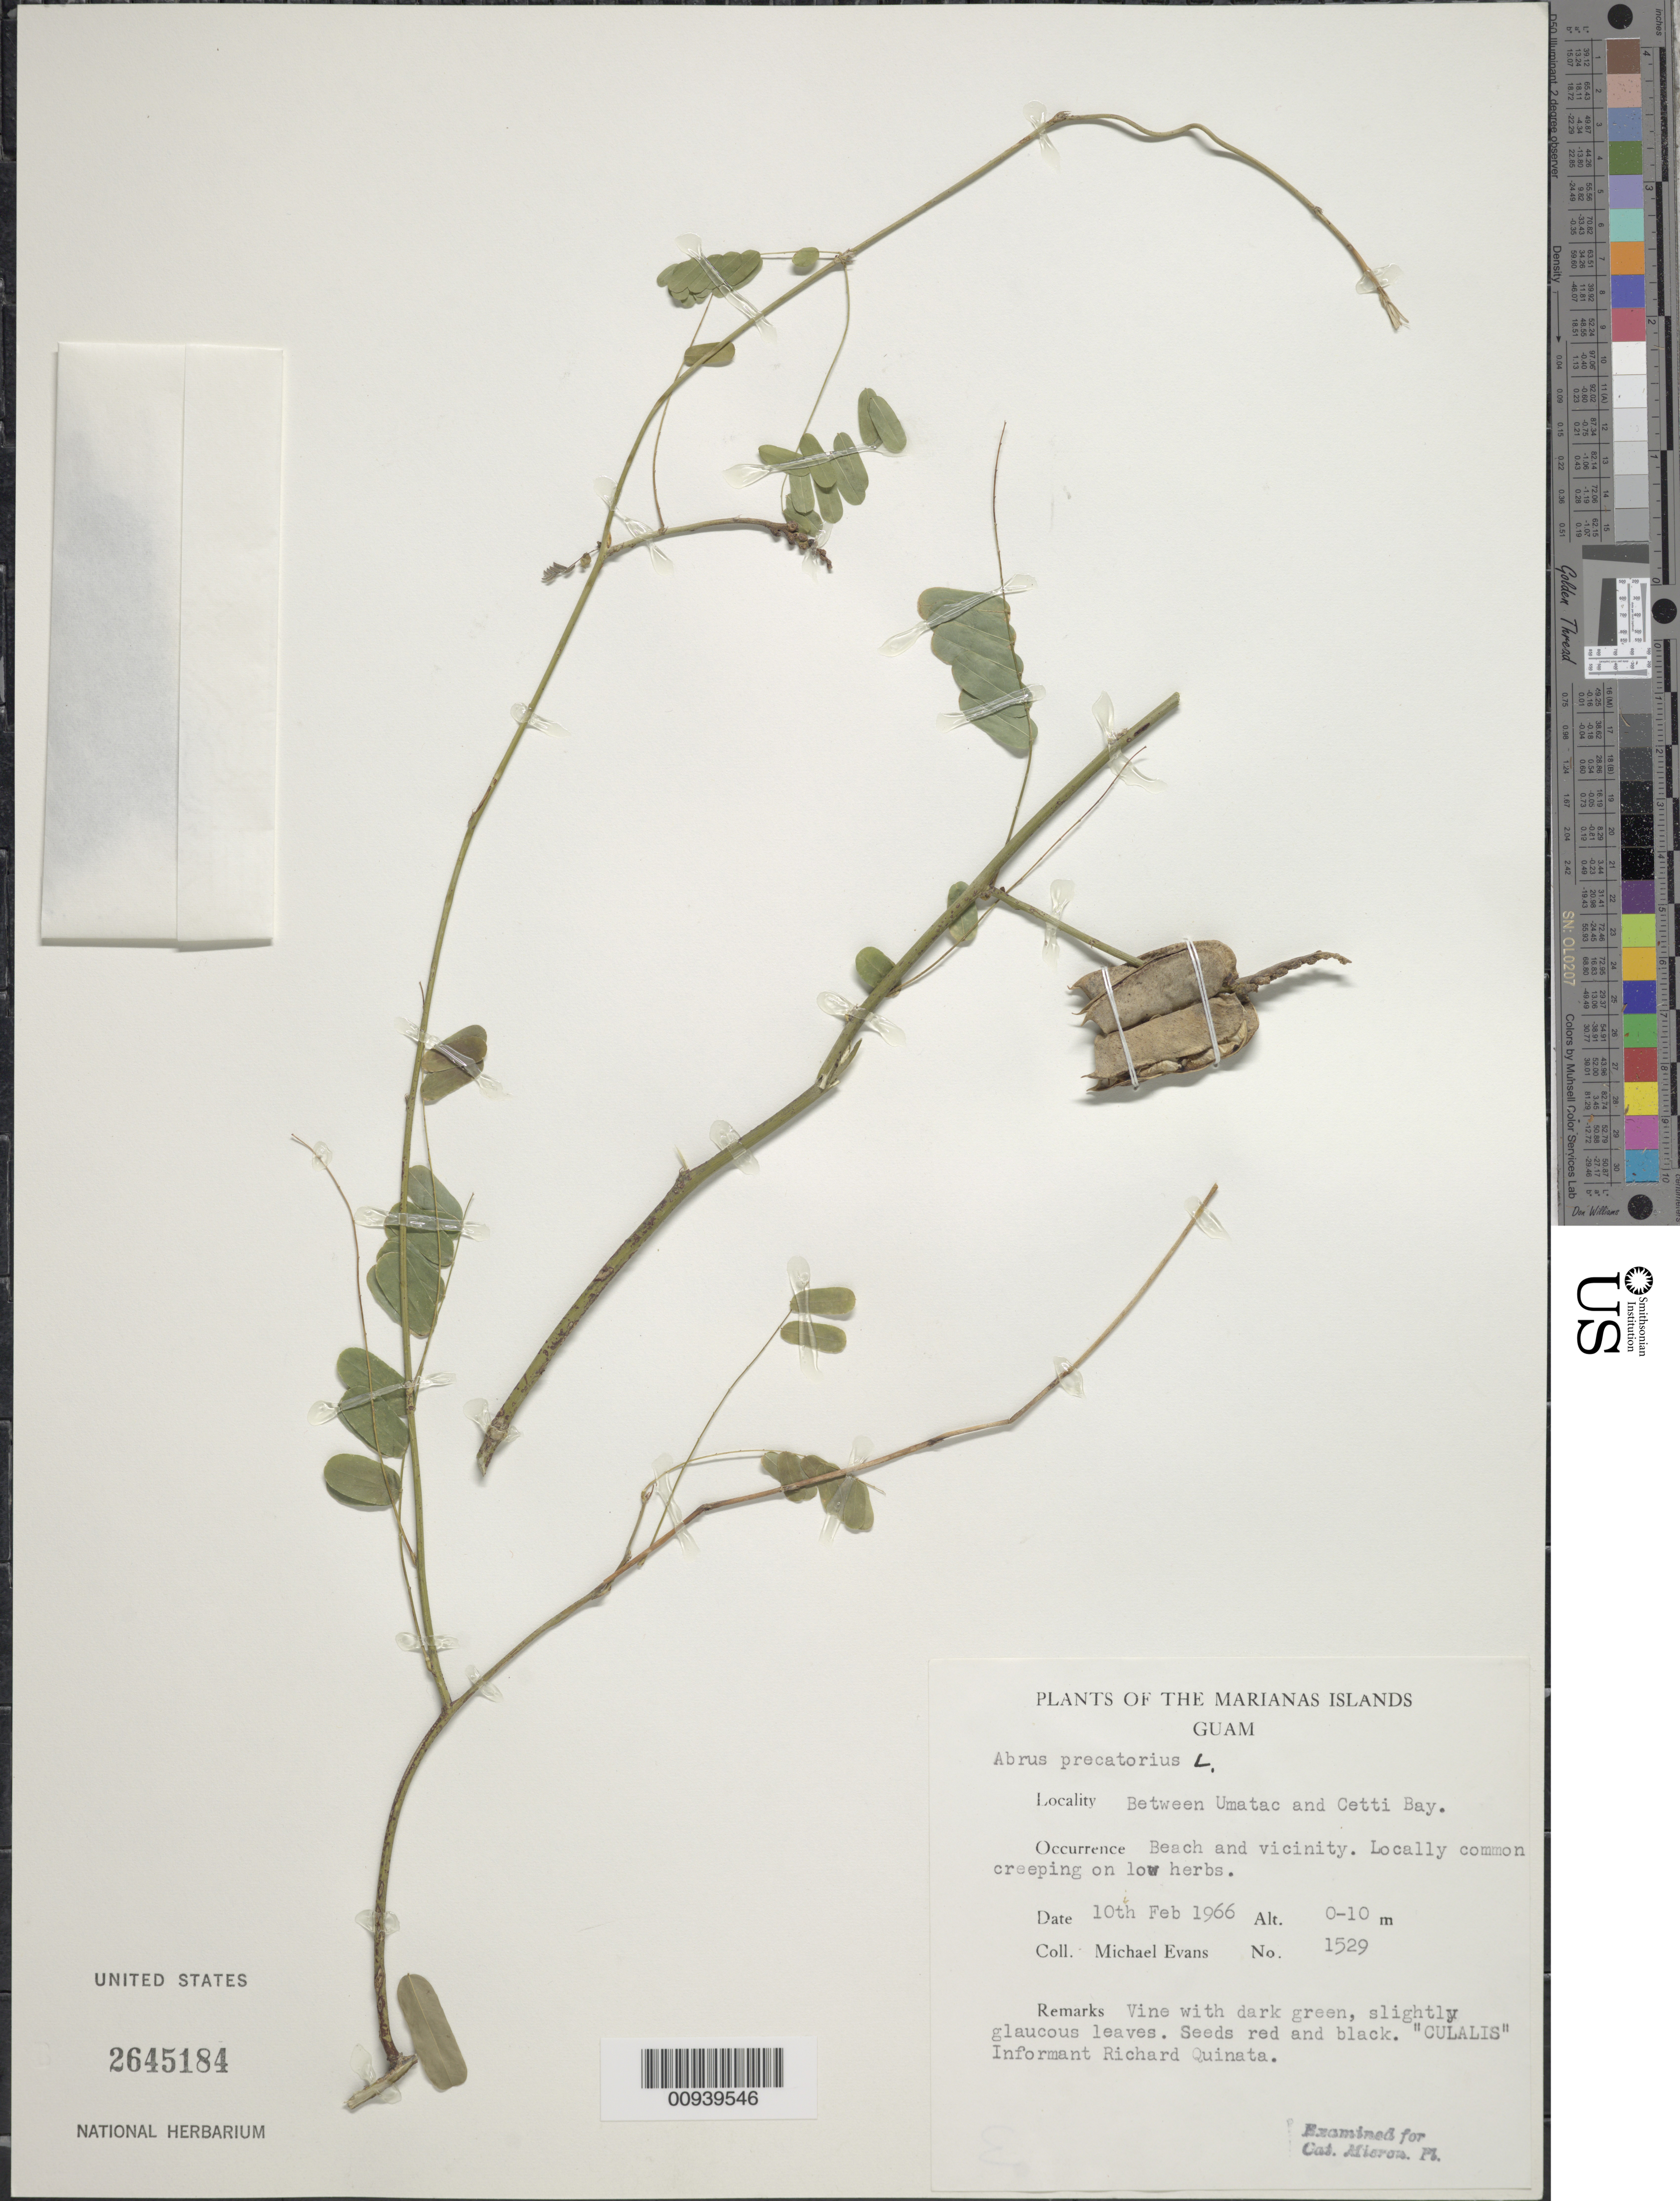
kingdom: Plantae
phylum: Tracheophyta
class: Magnoliopsida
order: Fabales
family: Fabaceae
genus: Abrus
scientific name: Abrus precatorius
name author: L.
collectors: M. Evans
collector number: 1529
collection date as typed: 10 Feb 1966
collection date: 1966-02-10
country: Guam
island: Guam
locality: Between Umatac and Cetti Bay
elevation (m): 0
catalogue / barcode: US 2645184